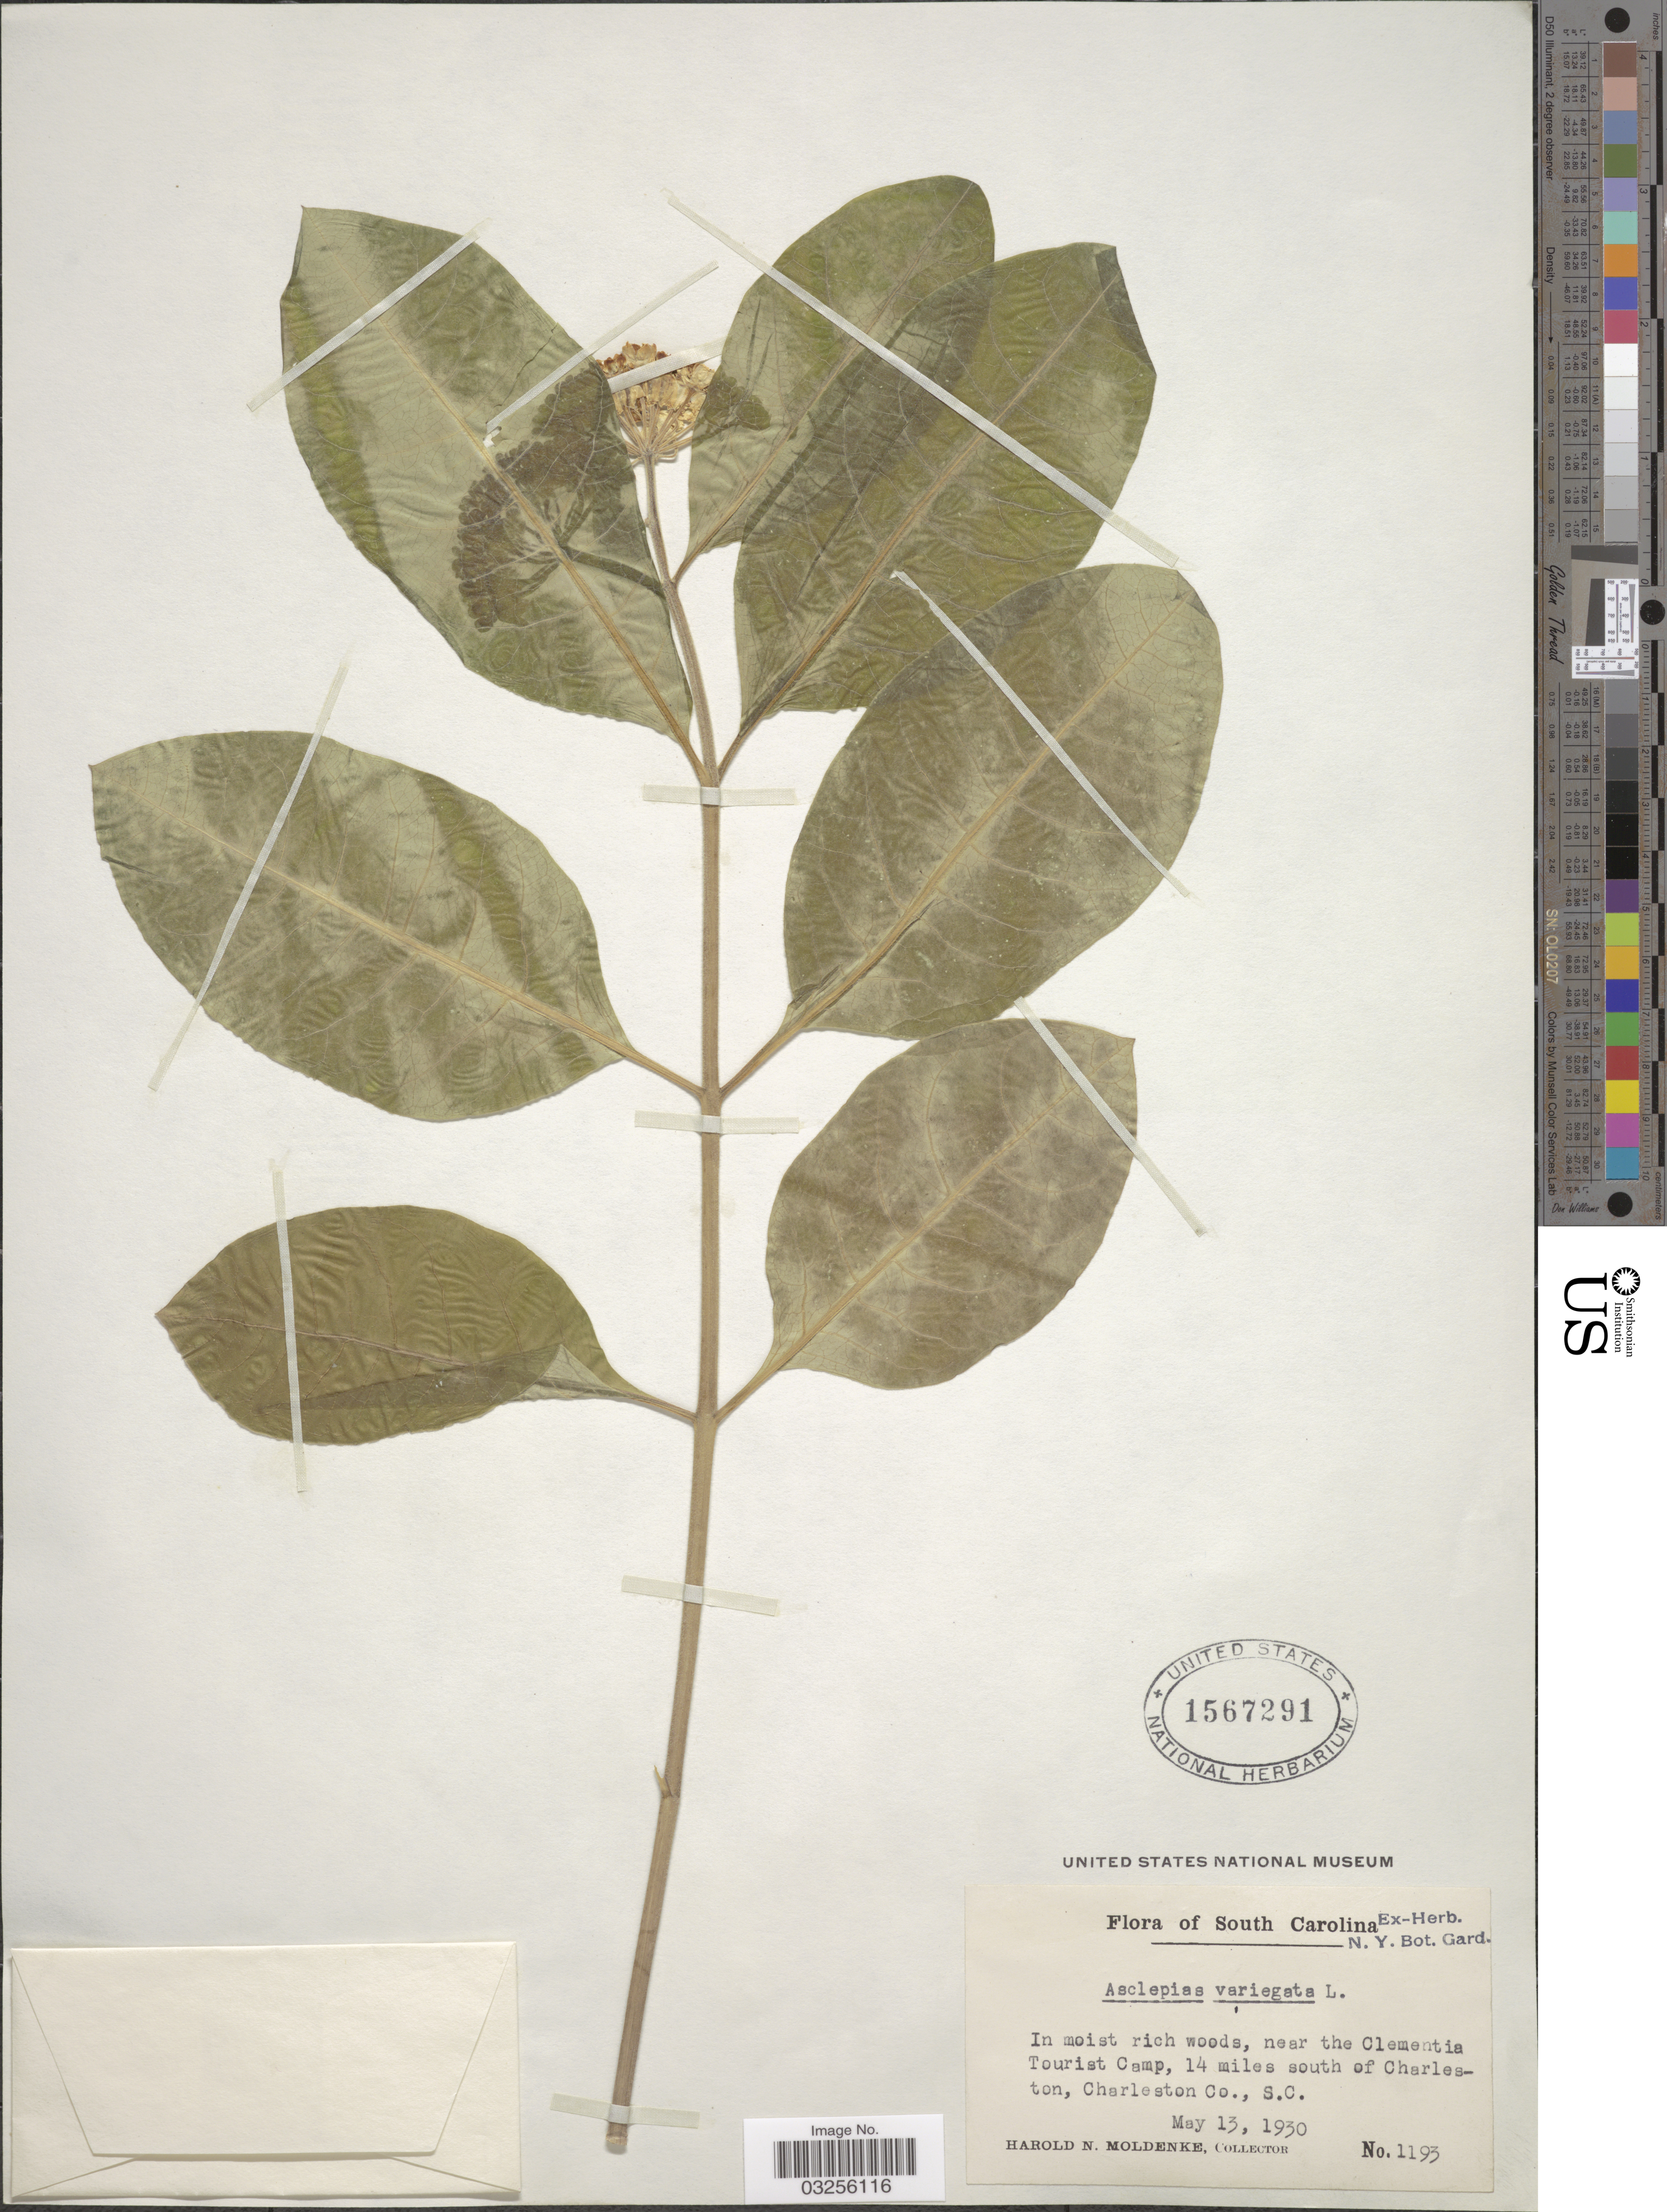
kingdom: Plantae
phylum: Tracheophyta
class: Magnoliopsida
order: Gentianales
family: Apocynaceae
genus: Asclepias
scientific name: Asclepias variegata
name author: L.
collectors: H. N. Moldenke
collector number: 1193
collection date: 1930-05-13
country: United States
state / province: South Carolina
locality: Near the Clementia Tourist Camp, 14 miles south of Charleston, Charleston Co., S. C.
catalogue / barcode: US 1567291